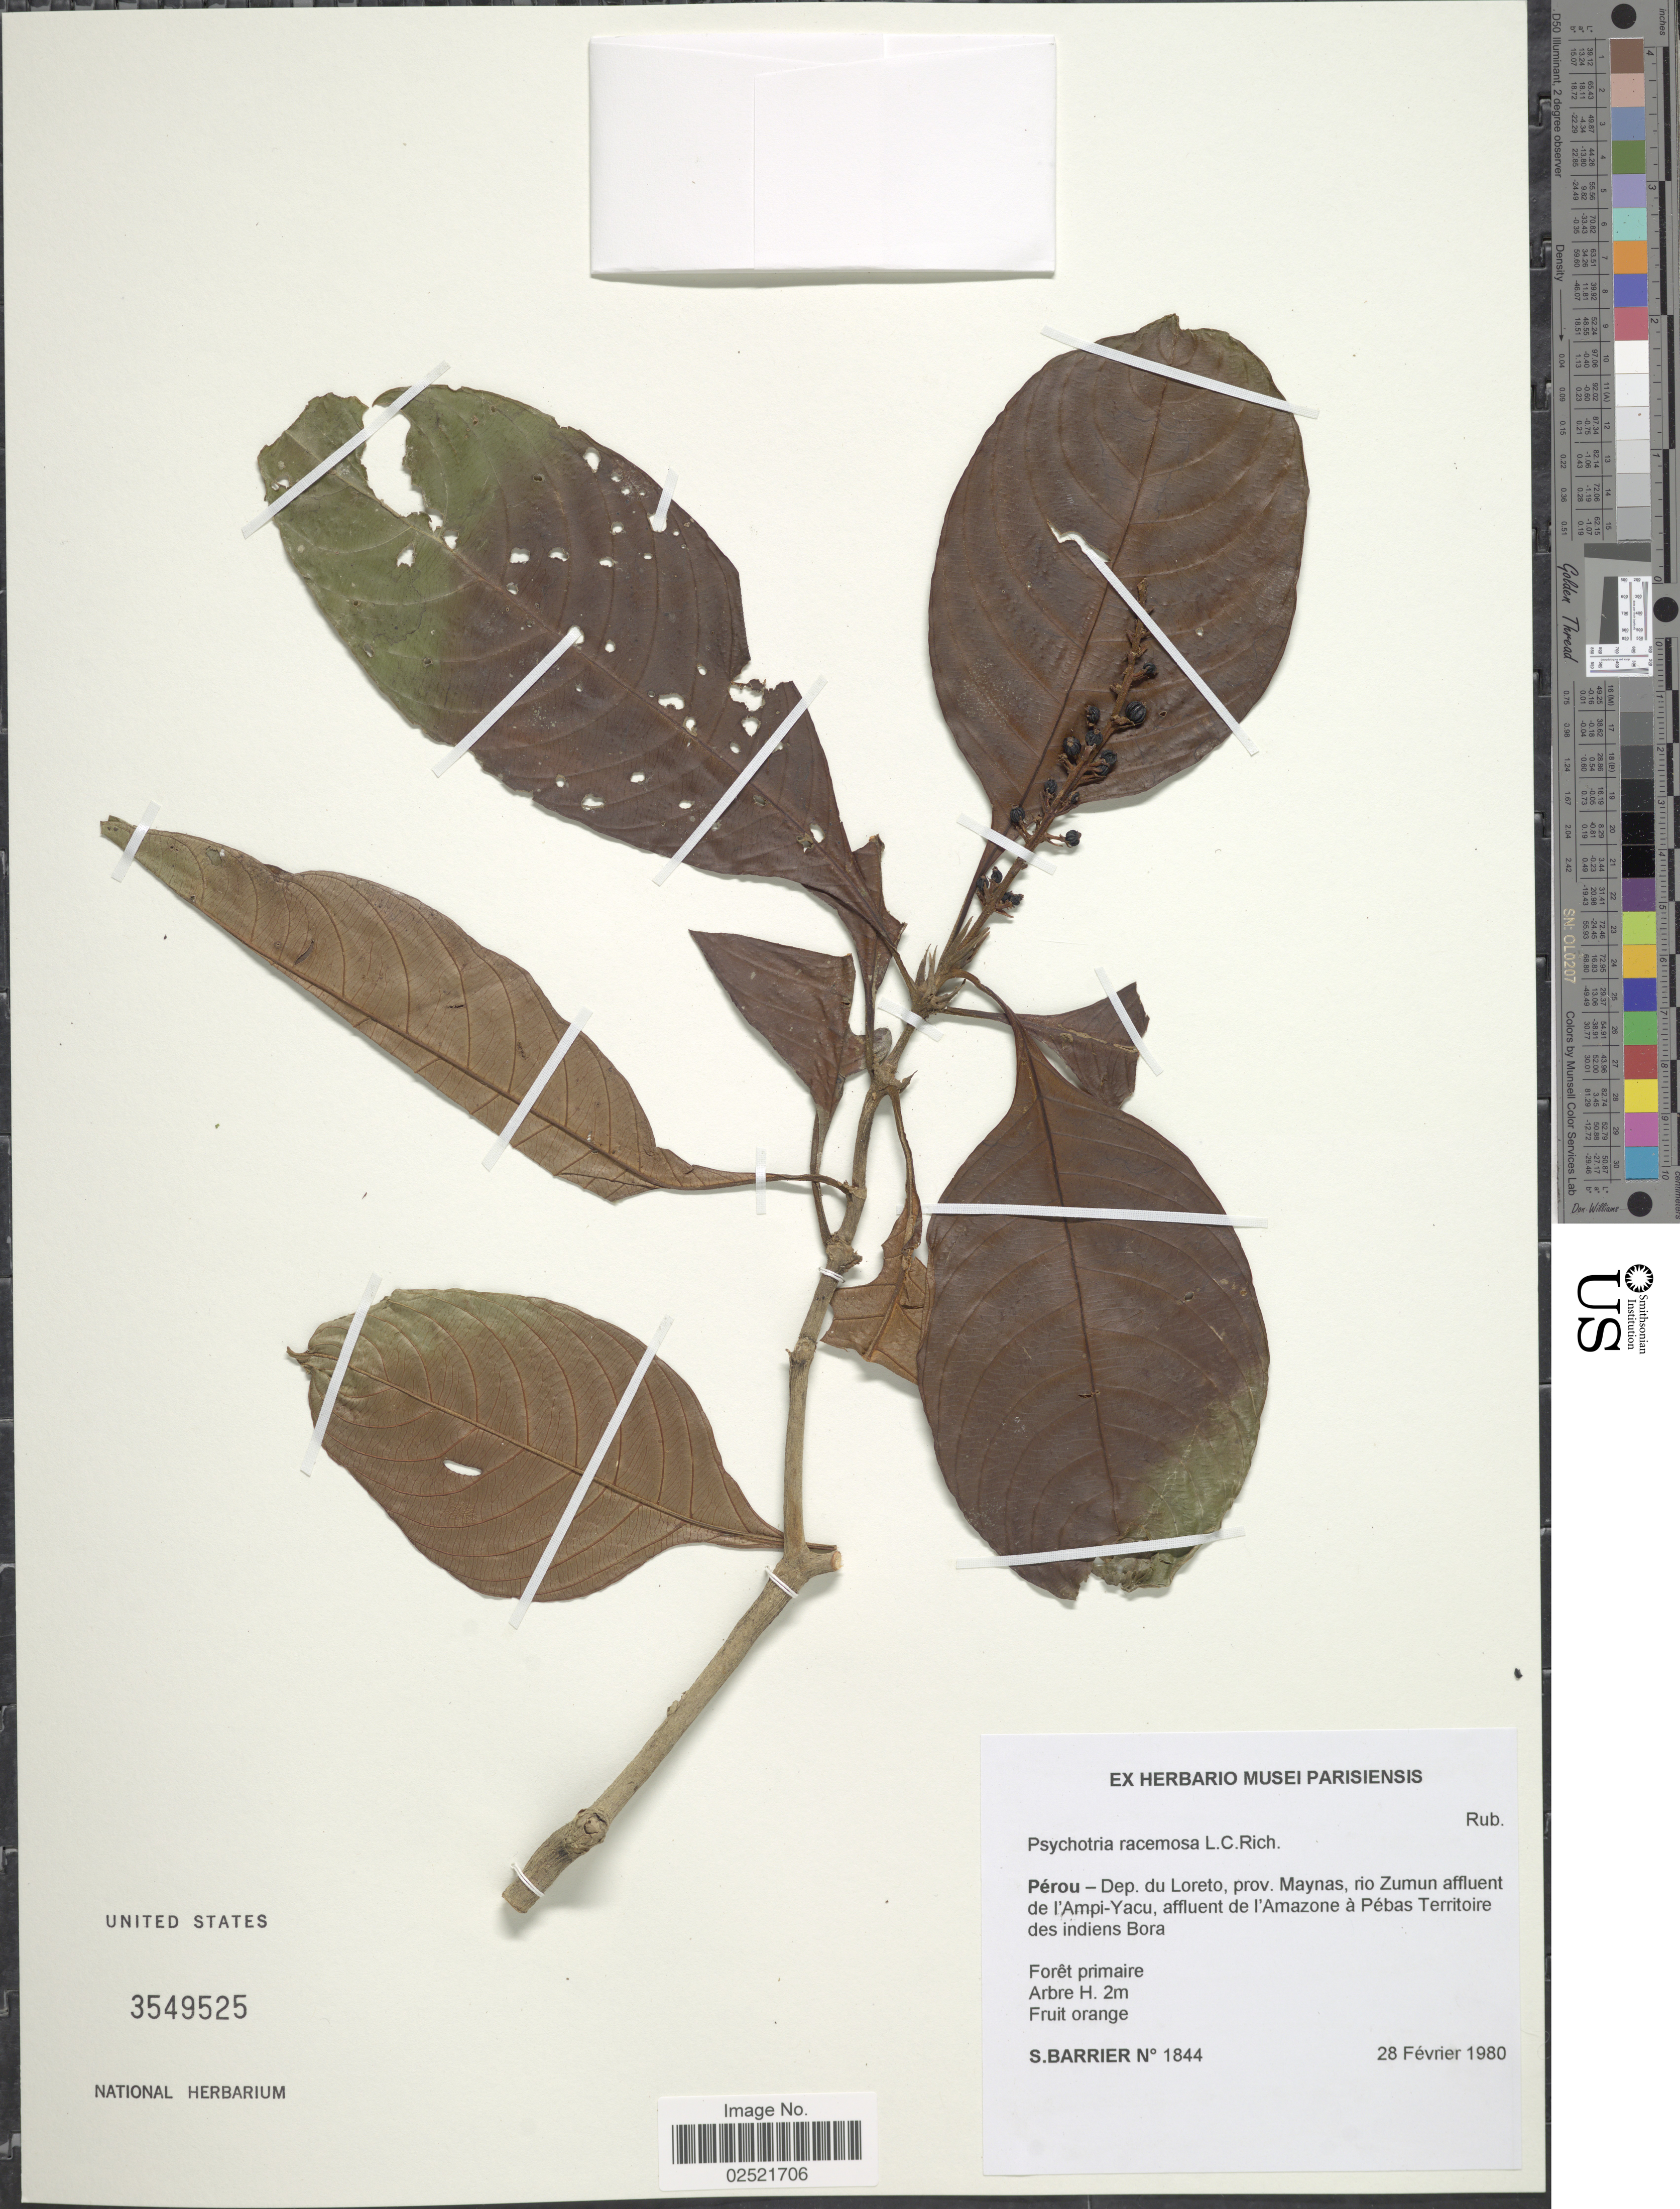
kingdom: Plantae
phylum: Tracheophyta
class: Magnoliopsida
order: Gentianales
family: Rubiaceae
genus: Psychotria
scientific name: Psychotria racemosa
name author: (Aubl.) Raeuschel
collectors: S. Barrier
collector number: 1844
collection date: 1980-02-28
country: Peru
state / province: Loreto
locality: Maynas, Rio Zumun affluent de l'Ampi-Yacu, affluent de l'Amazone a Pebas Territoire des indiens Bora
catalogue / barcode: US 3549525